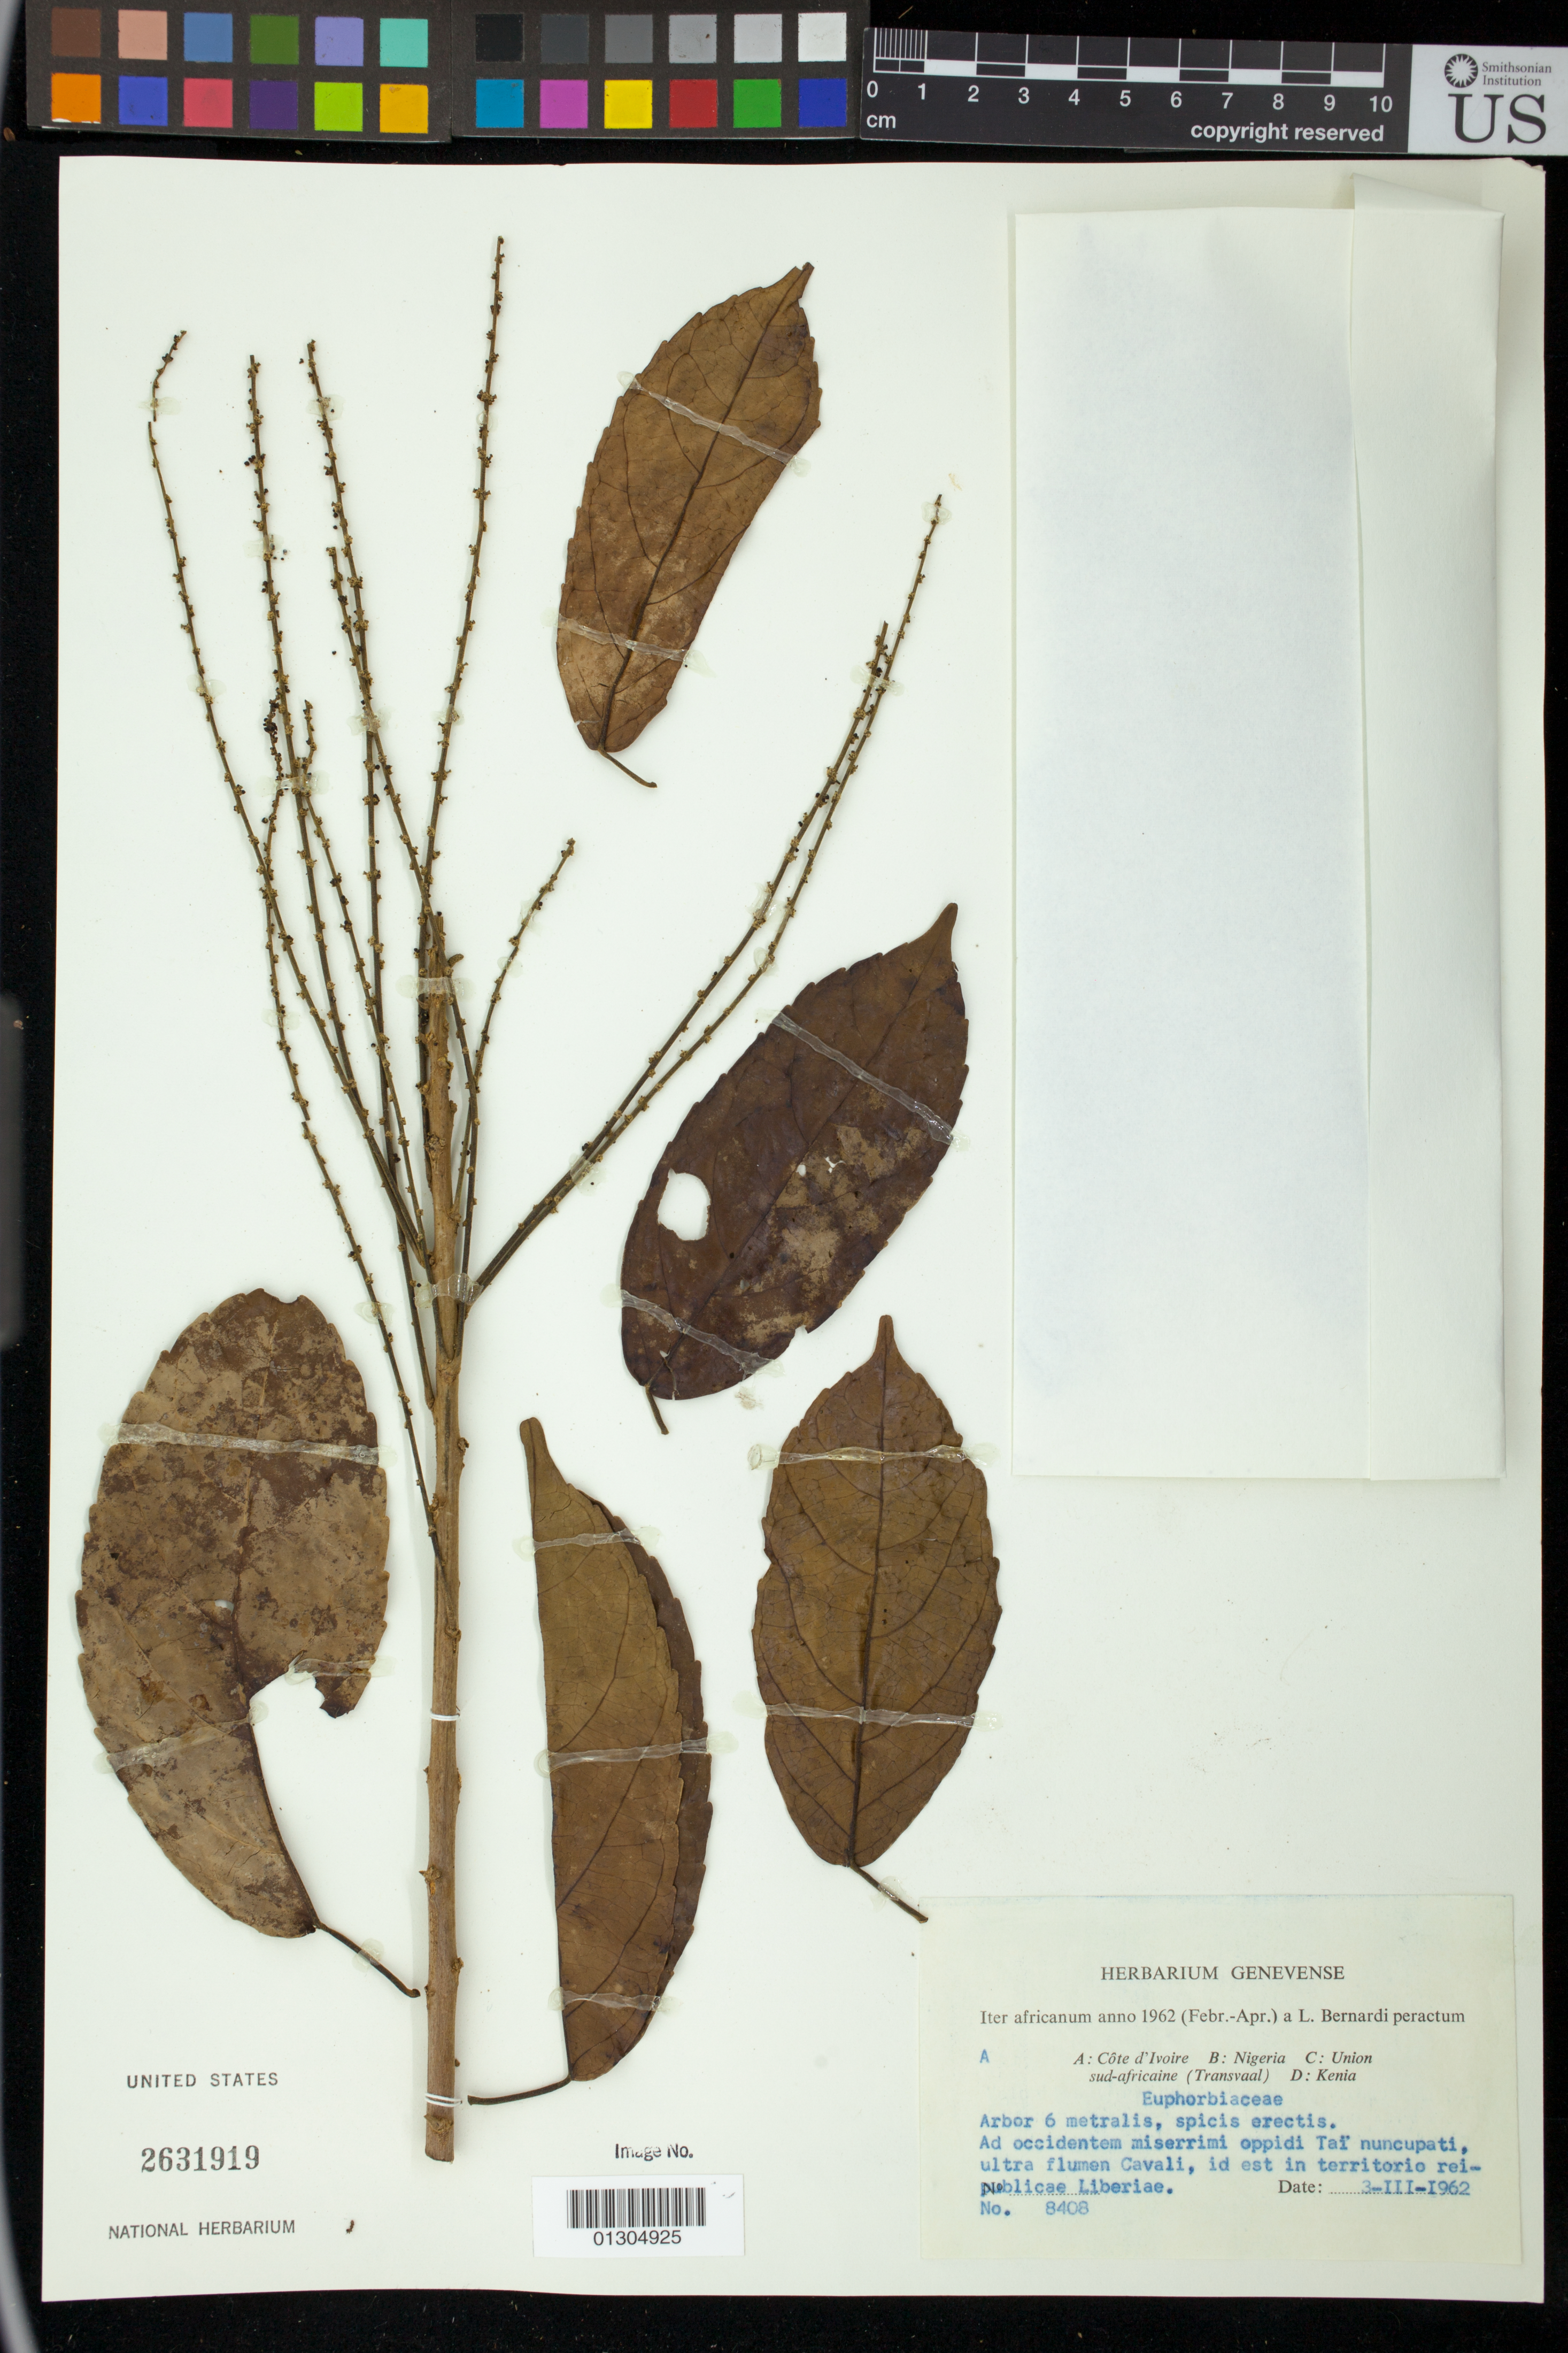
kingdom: Plantae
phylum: Tracheophyta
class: Magnoliopsida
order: Malpighiales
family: Euphorbiaceae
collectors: L. Bernardi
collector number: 8408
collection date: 1962-03-03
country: Ivory Coast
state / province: Montagnes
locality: Ad occidentem miserrimi oppidi Tai nuncupati, ultra flumen Cavali, id est in territorio reipublicae Liberiae. Dix-Huit Montagnes.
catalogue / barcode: US 2631919